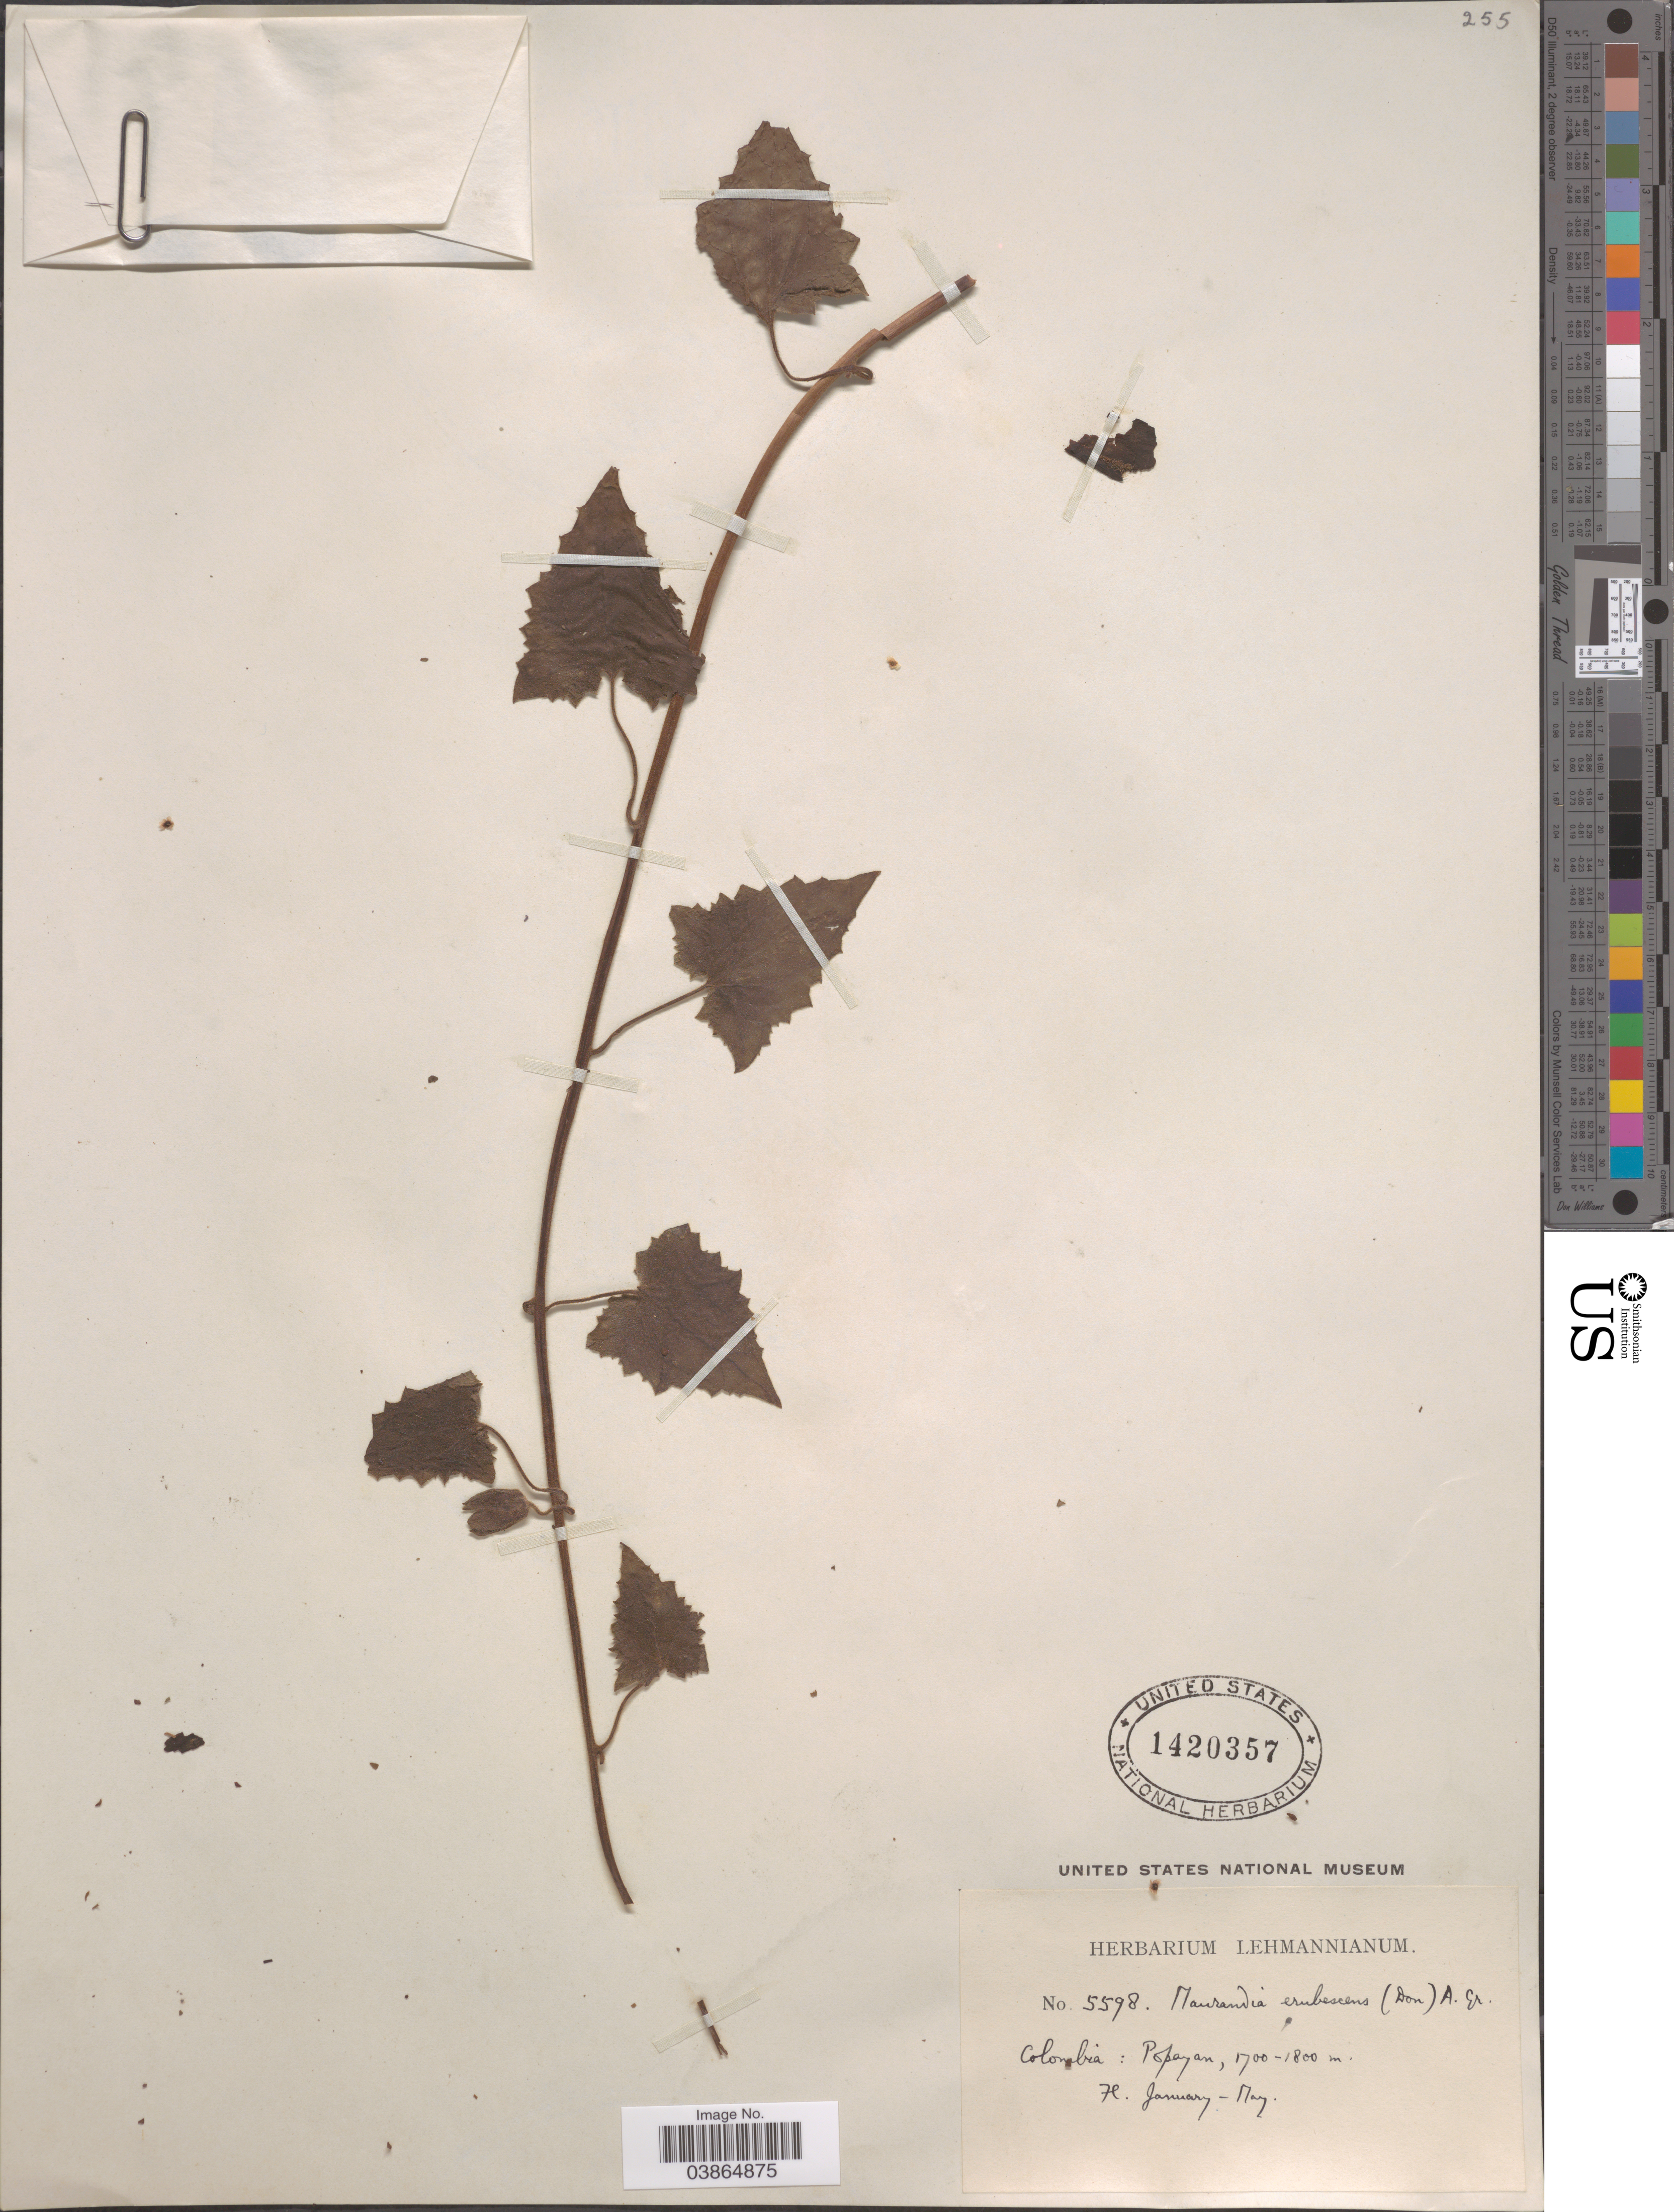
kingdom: Plantae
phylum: Tracheophyta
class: Magnoliopsida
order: Lamiales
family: Plantaginaceae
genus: Maurandya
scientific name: Maurandya erubescens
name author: (D. Don) A. Gray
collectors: ex herb. Lehmann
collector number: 5598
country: Colombia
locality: Popayan.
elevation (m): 1700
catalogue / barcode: US 1420357